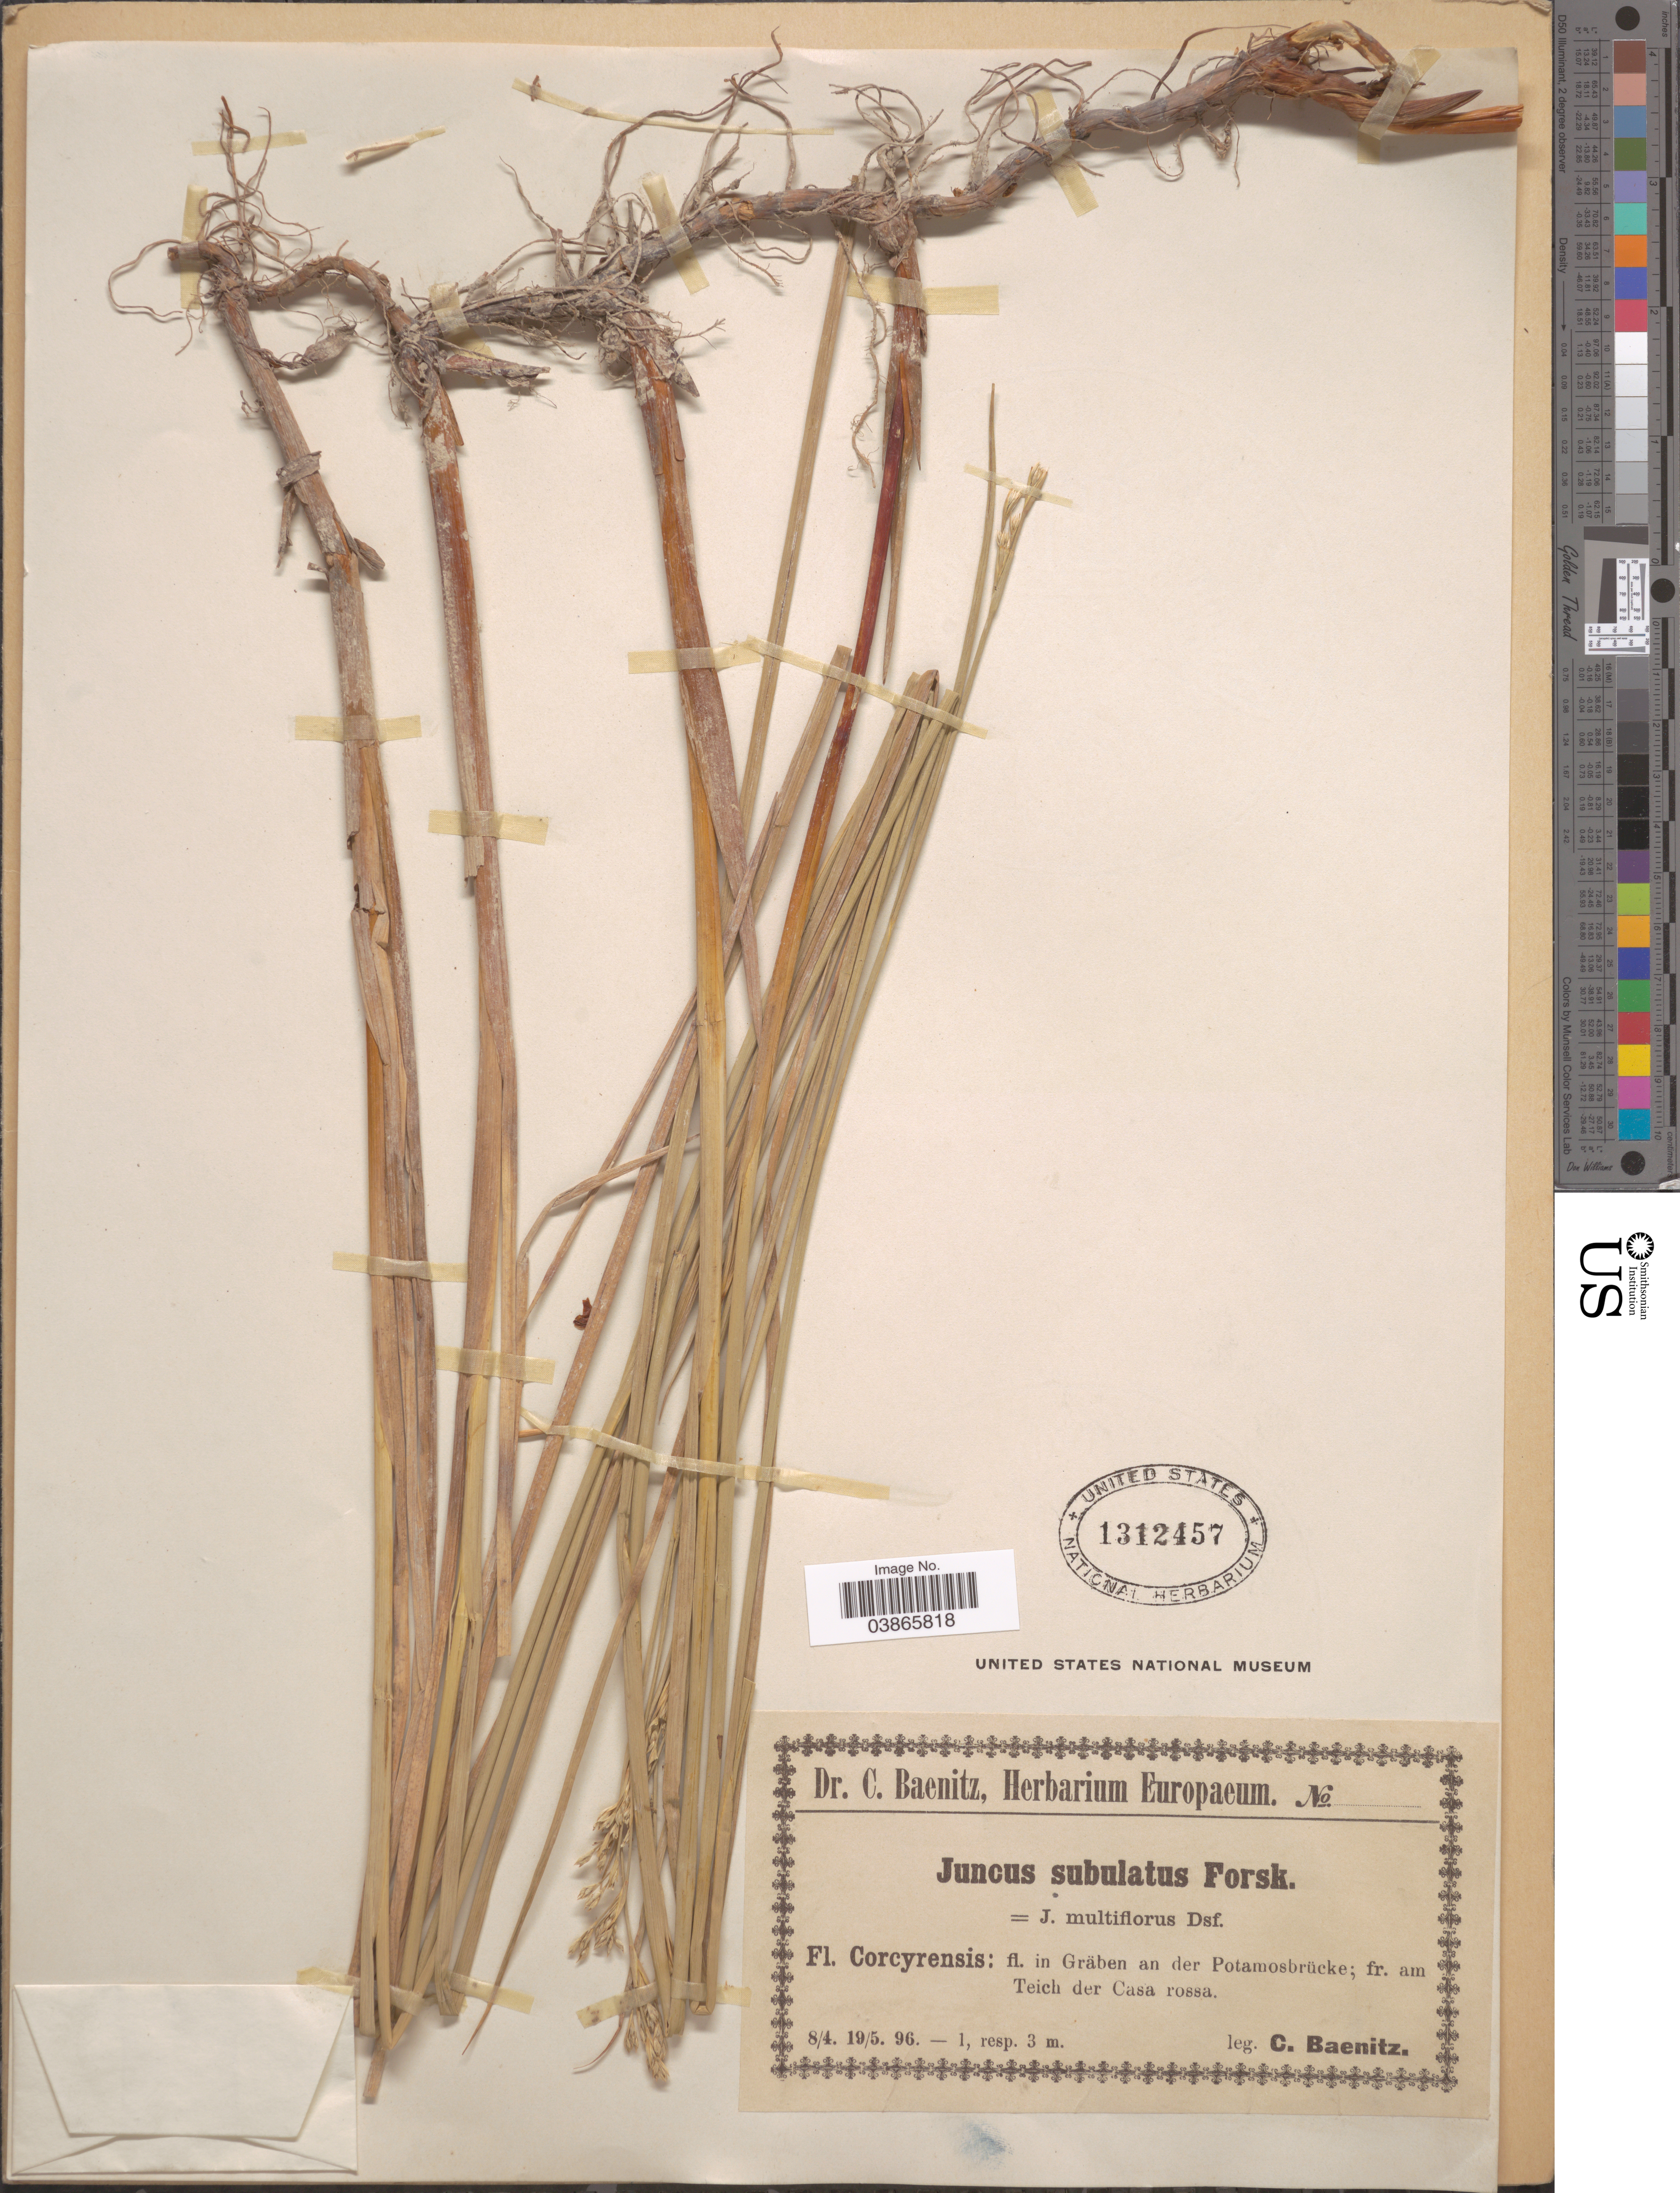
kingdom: Plantae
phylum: Tracheophyta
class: Liliopsida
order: Poales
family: Juncaceae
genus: Juncus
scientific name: Juncus subulatus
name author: Forssk.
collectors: C. G. Baenitz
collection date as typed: Transcribed d/m/y: 8/4/96 to 19/5/96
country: Greece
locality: Corcyrensis: fl. in Gräben an der Potamosbrücke; fr. am Teich der Casa rossa.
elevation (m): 3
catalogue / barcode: US 1312457